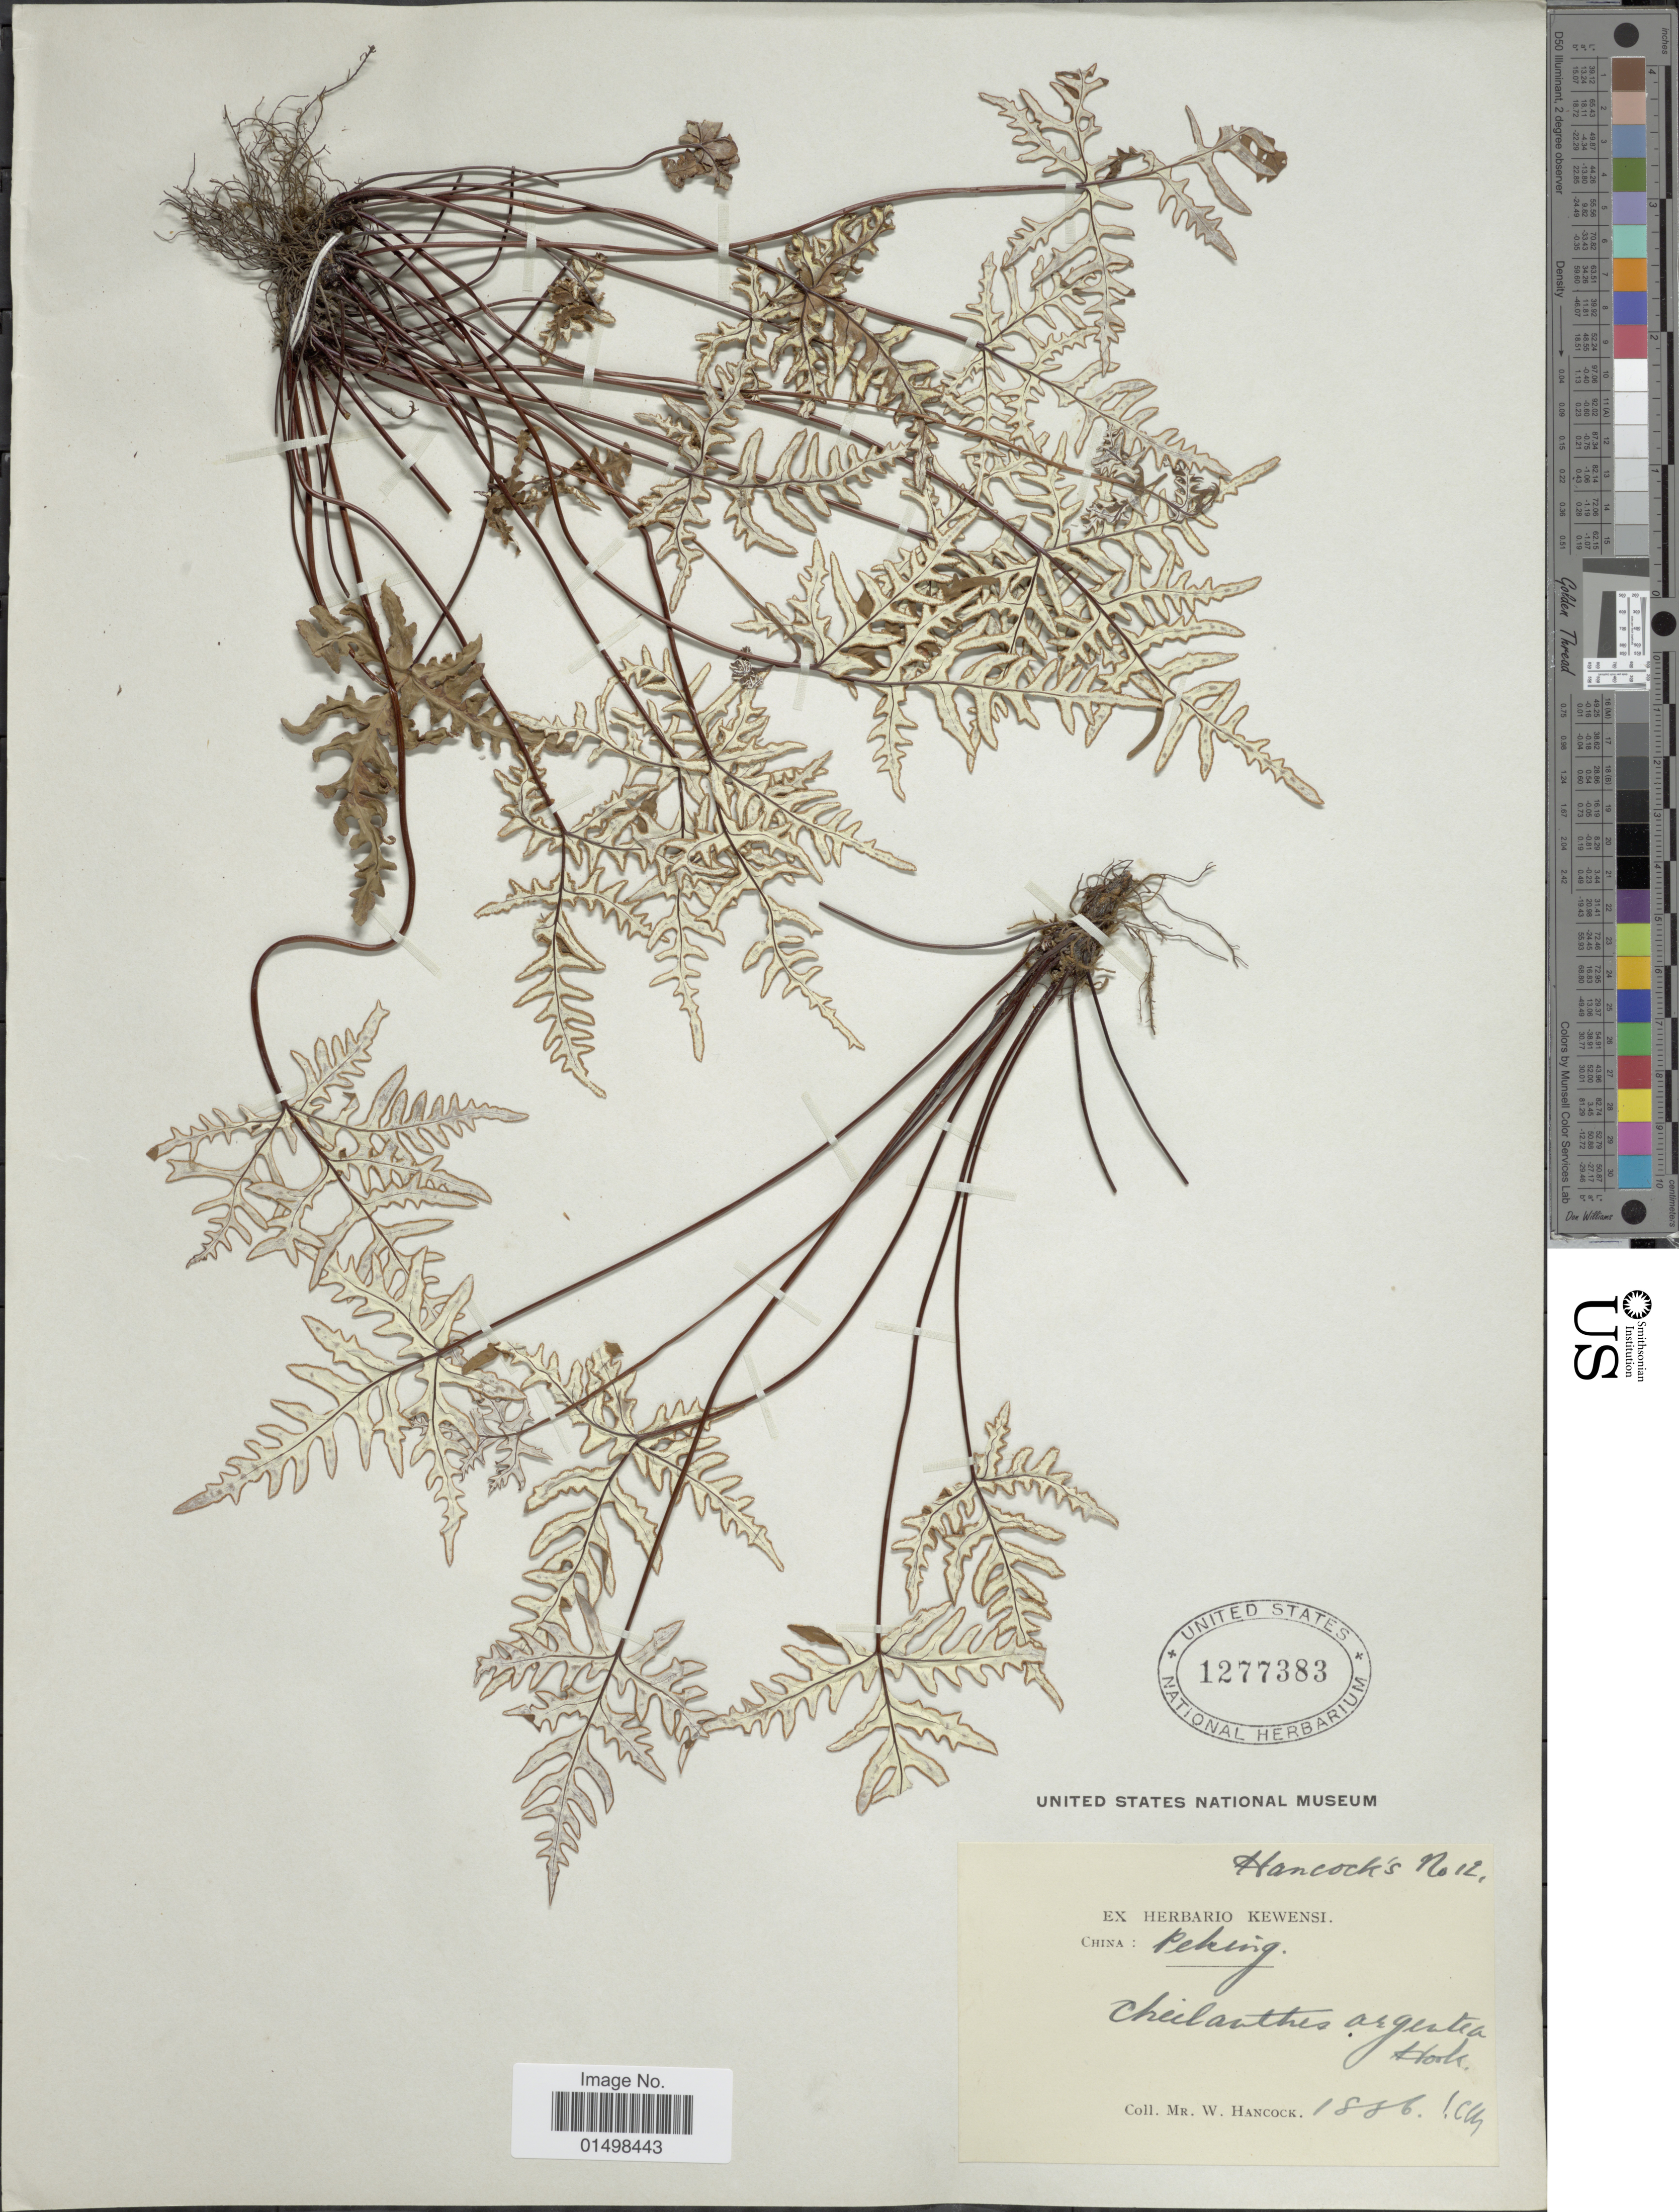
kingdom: Plantae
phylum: Tracheophyta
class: Polypodiopsida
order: Polypodiales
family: Pteridaceae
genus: Aleuritopteris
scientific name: Aleuritopteris argentea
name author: (S.G. Gmel.) Fée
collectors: W. Hancock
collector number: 12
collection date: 1886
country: China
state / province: Beijing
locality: China: Peking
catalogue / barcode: US 1277383